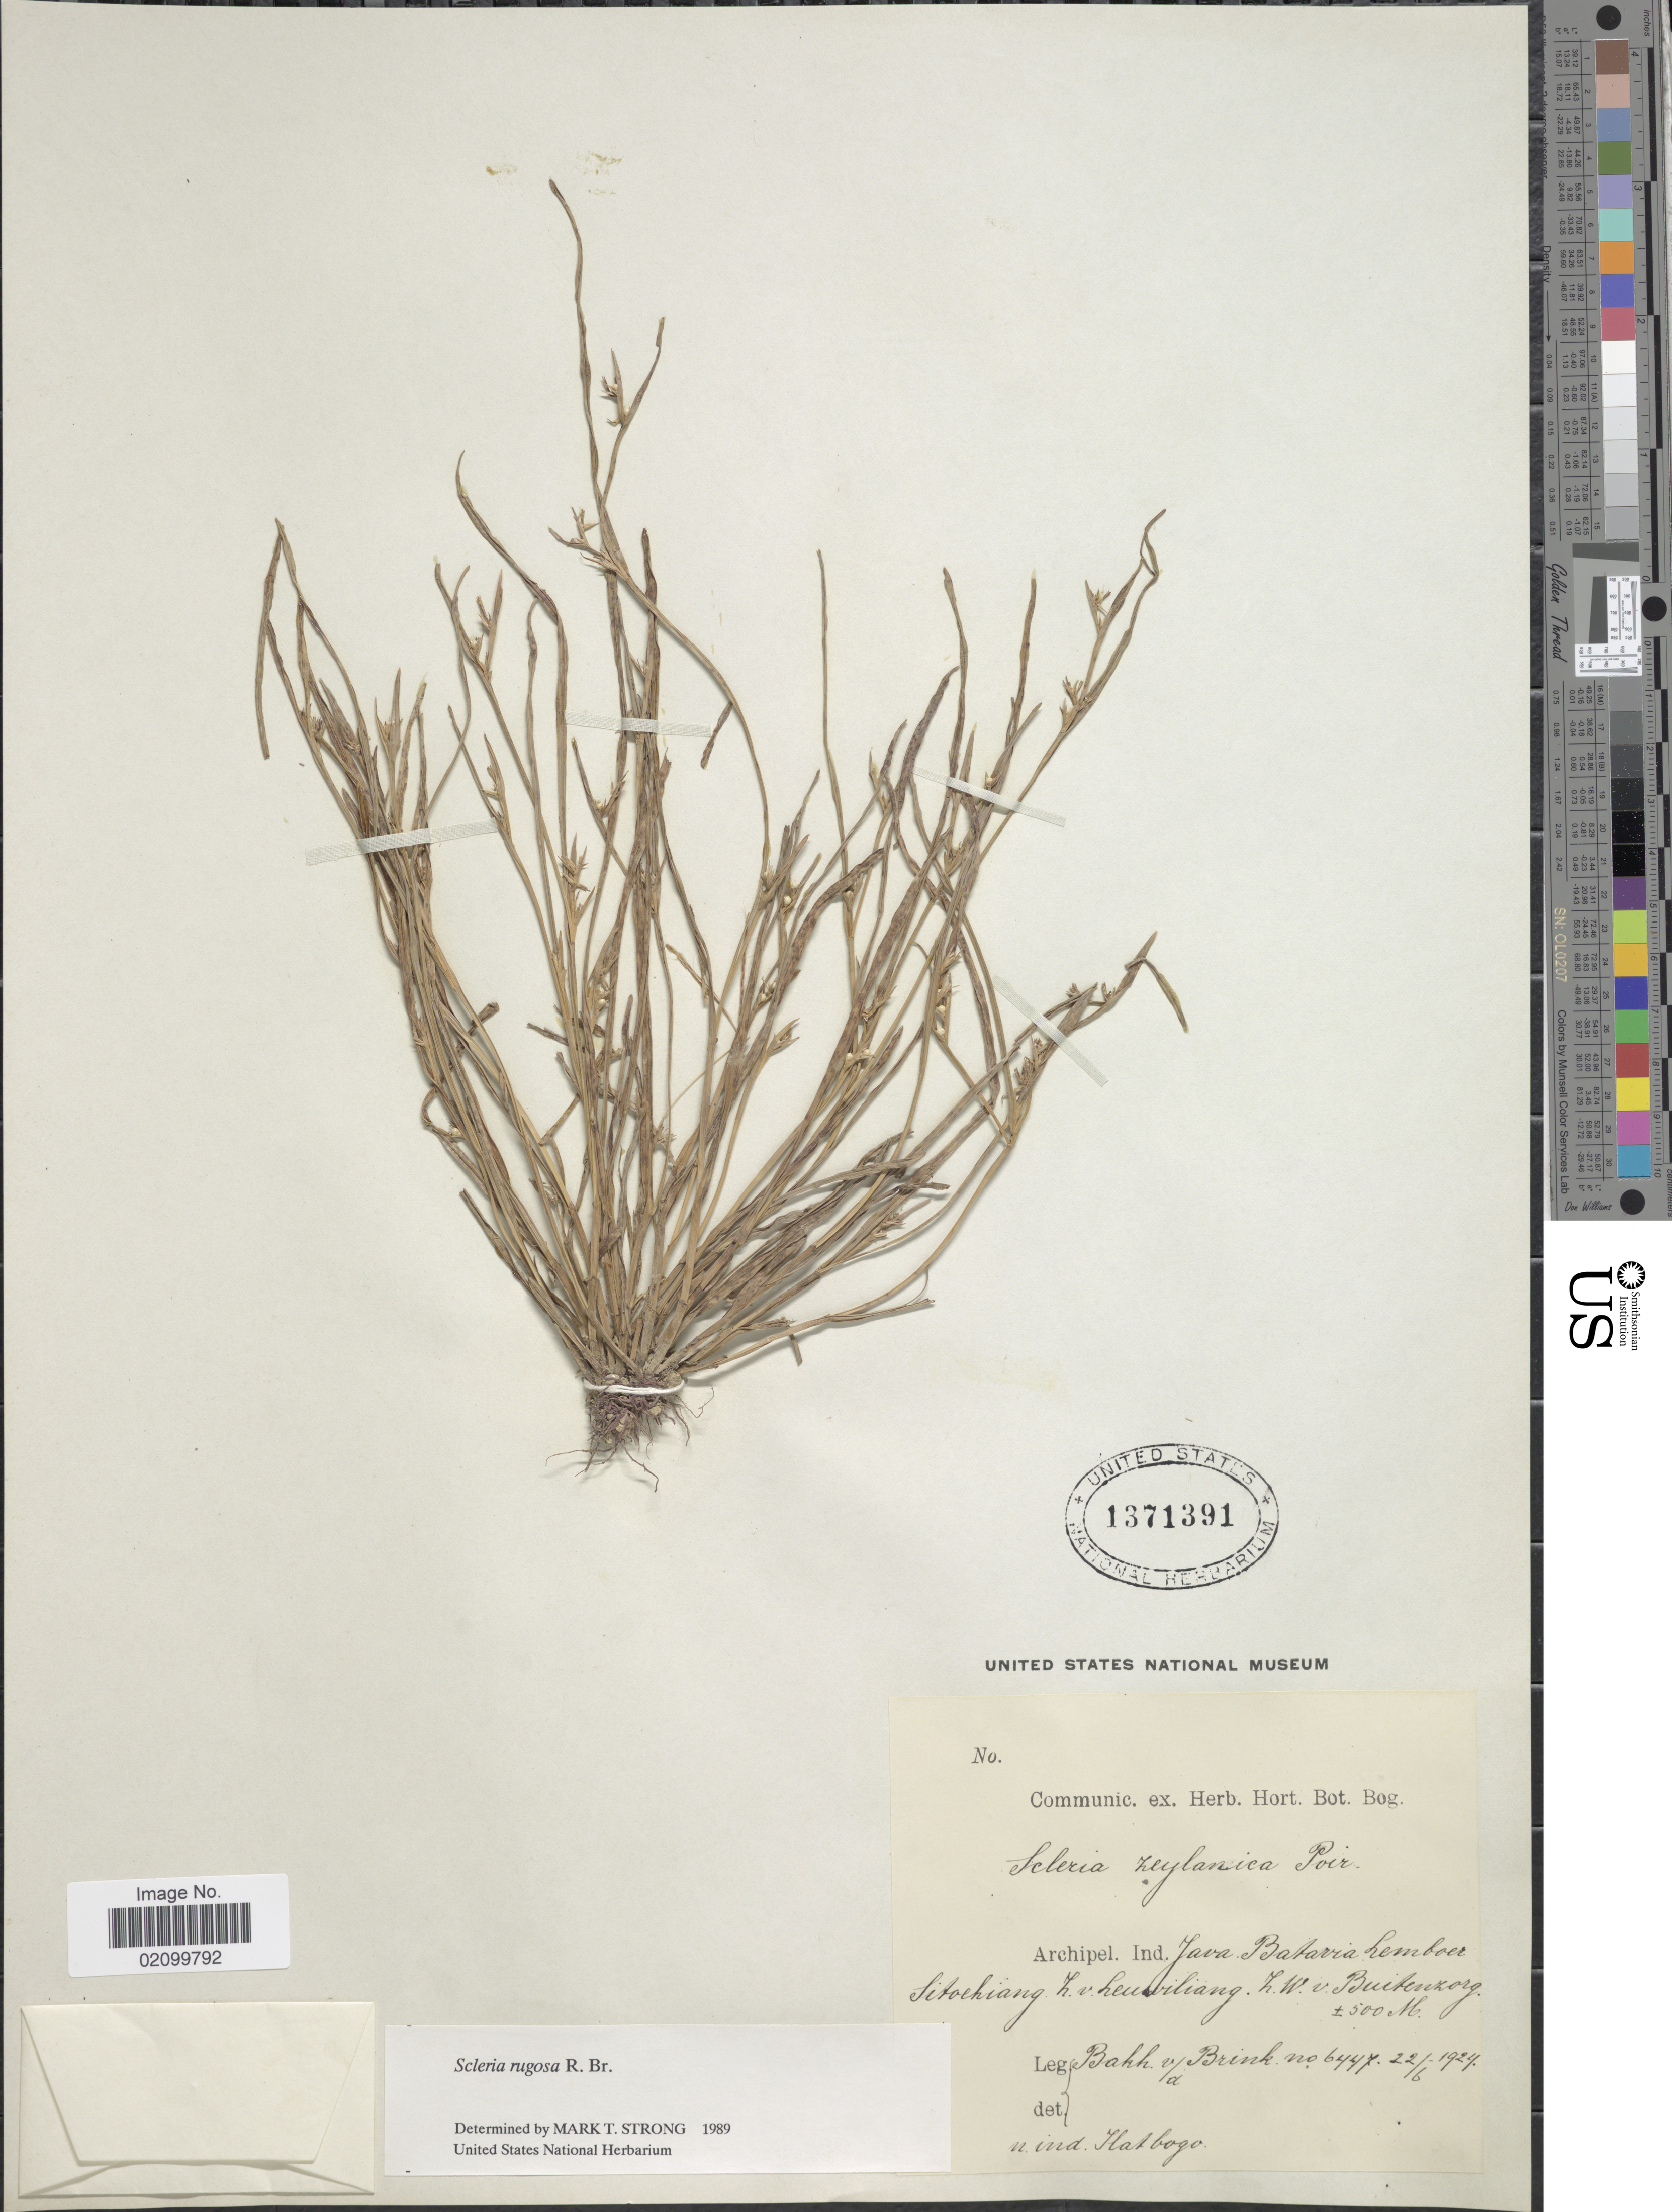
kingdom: Plantae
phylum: Tracheophyta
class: Liliopsida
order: Poales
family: Cyperaceae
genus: Scleria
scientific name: Scleria rugosa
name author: R. Br.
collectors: R. C. Bakhuizen van den Brink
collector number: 6447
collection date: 1924-06-22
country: Indonesia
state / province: Java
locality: Archipel. Ind. Java. Batavia. Lemboer Sitoehiang Z. v. Leuwiliang. Z.W. v. Buitenzorg [interpreted]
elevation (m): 500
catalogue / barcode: US 1371391